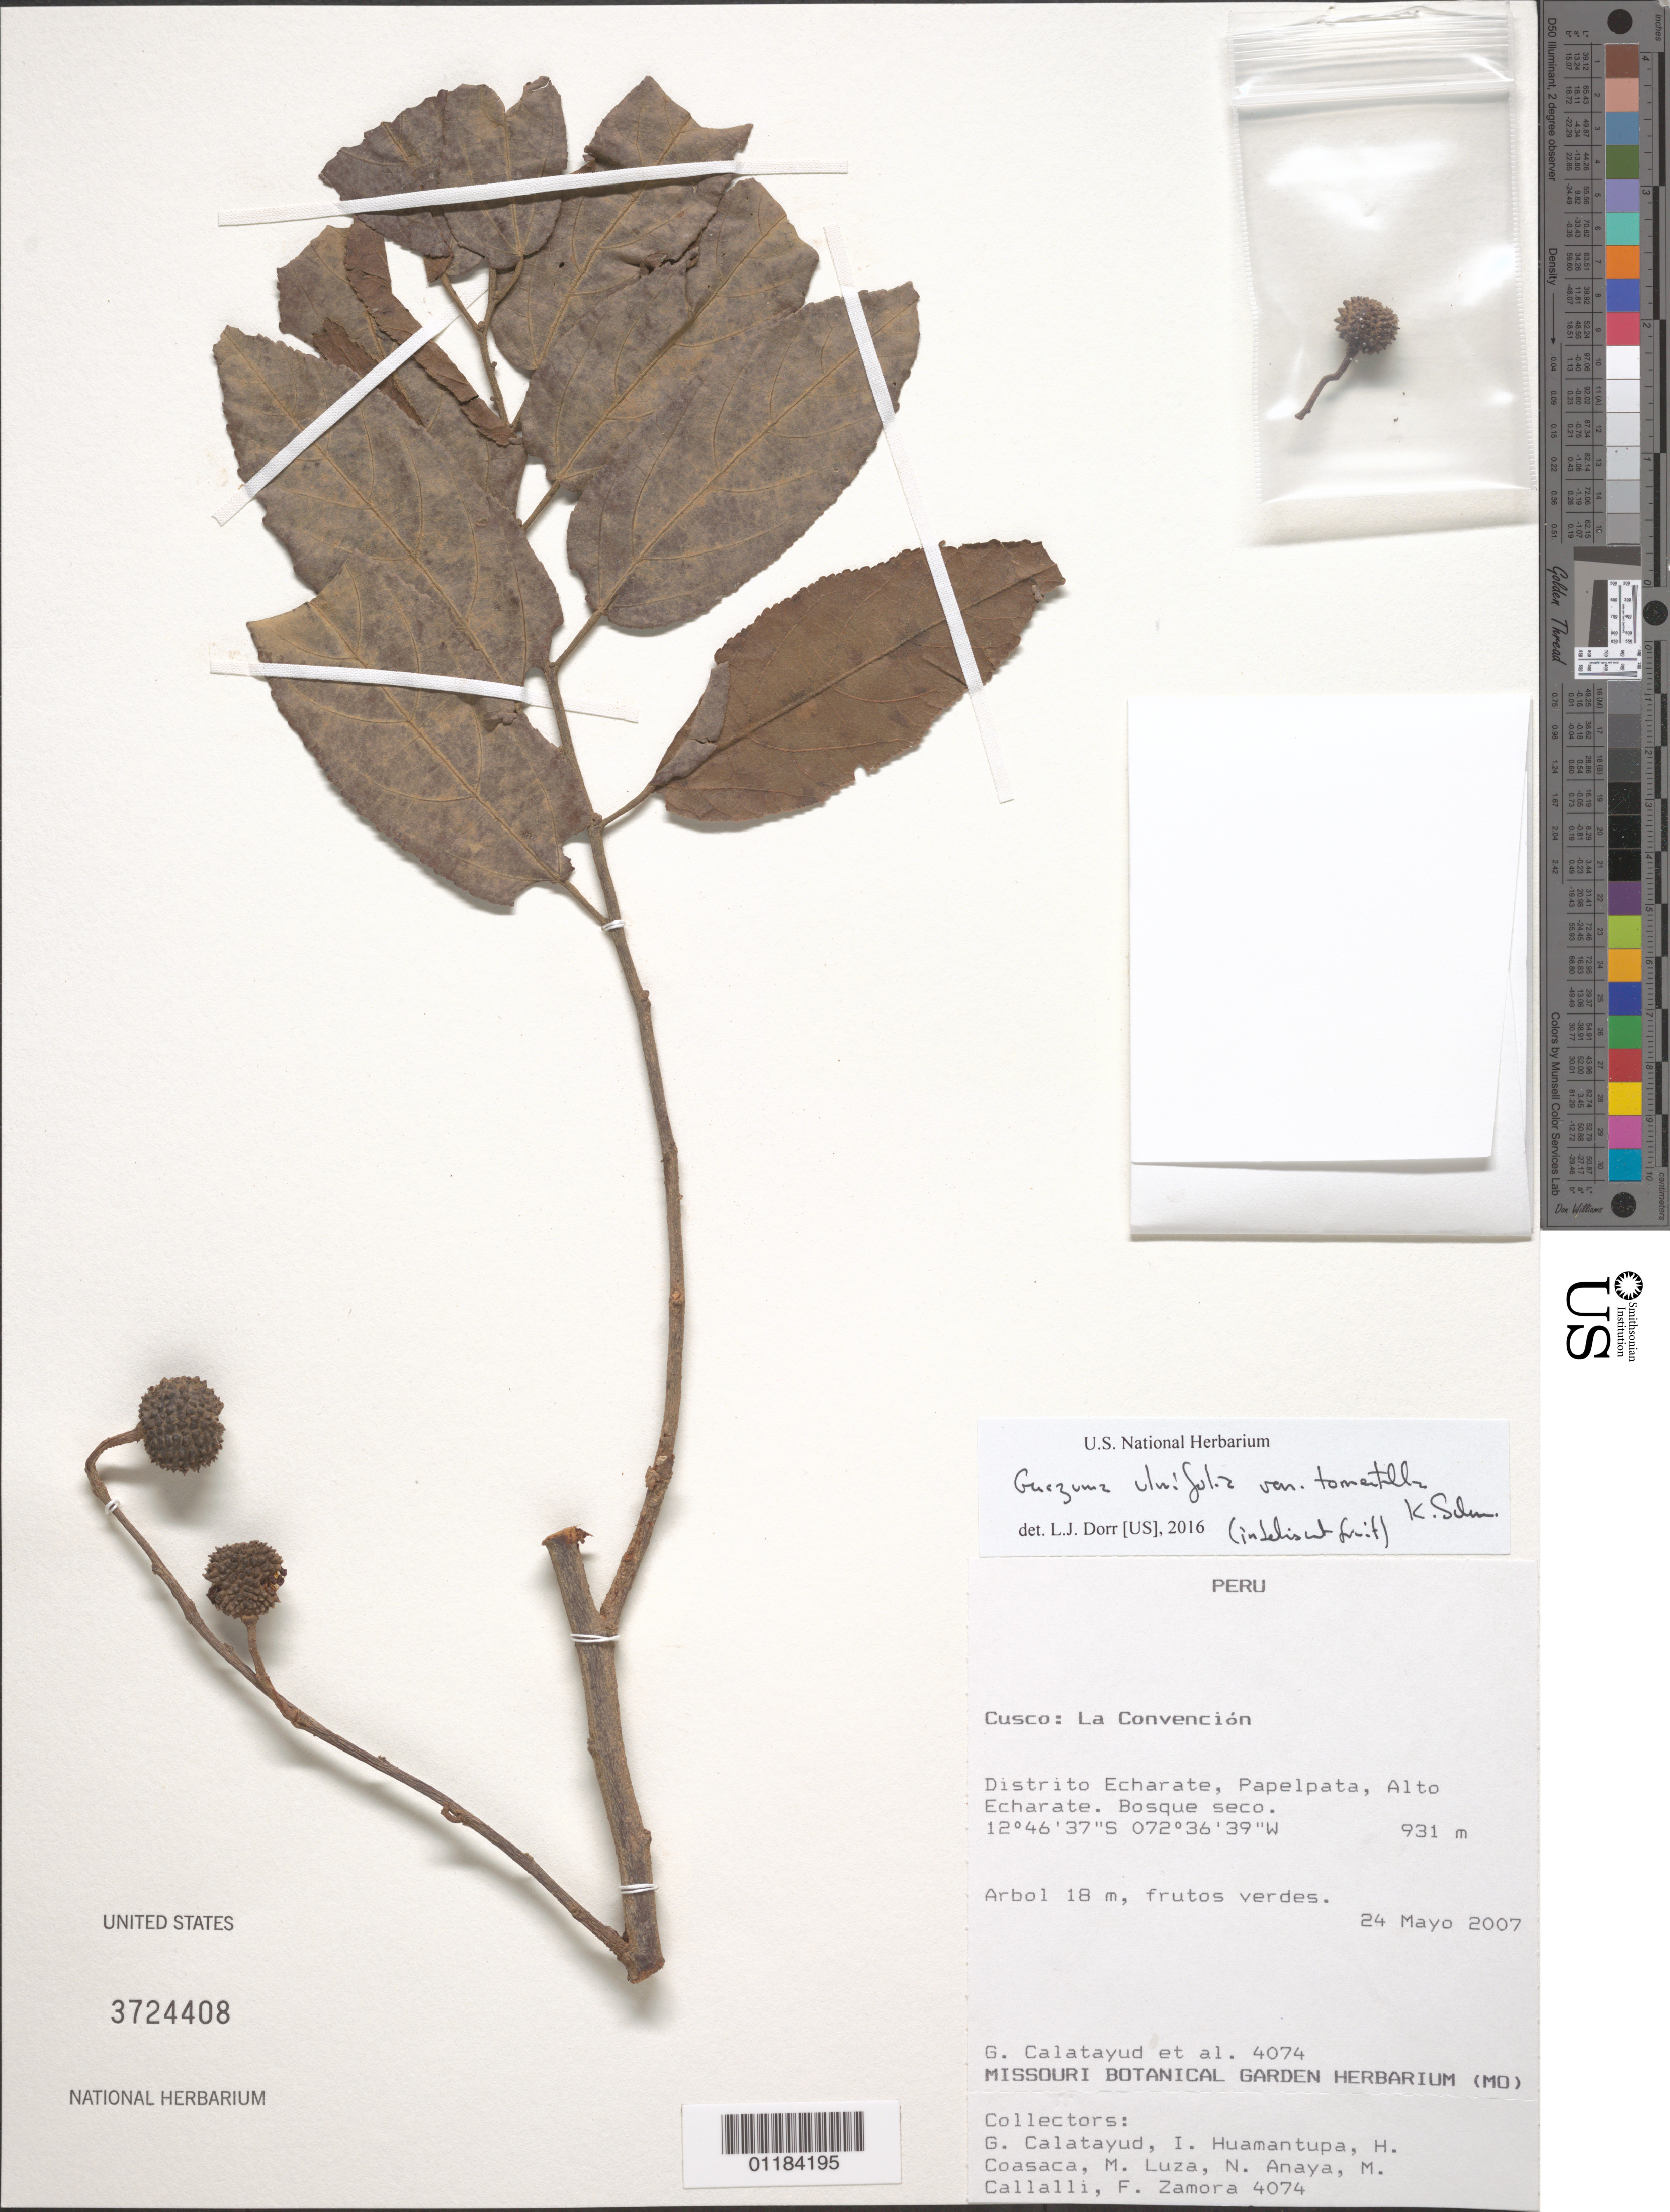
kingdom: Plantae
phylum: Tracheophyta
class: Magnoliopsida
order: Malvales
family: Malvaceae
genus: Guazuma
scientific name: Guazuma ulmifolia var. tomentella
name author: K. Schum.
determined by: Dorr, L. J., (BOT), Smithsonian Institution - National Museum of Natural History (UNITED STATES)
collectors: G. Calatayud et al.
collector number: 4074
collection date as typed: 24 Mayo 2007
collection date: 2007-05-24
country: Peru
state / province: Cusco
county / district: La Convención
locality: Distrito Echarate, Papelpata. Alto Echarate.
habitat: bosque seco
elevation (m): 931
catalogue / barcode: US 3724408